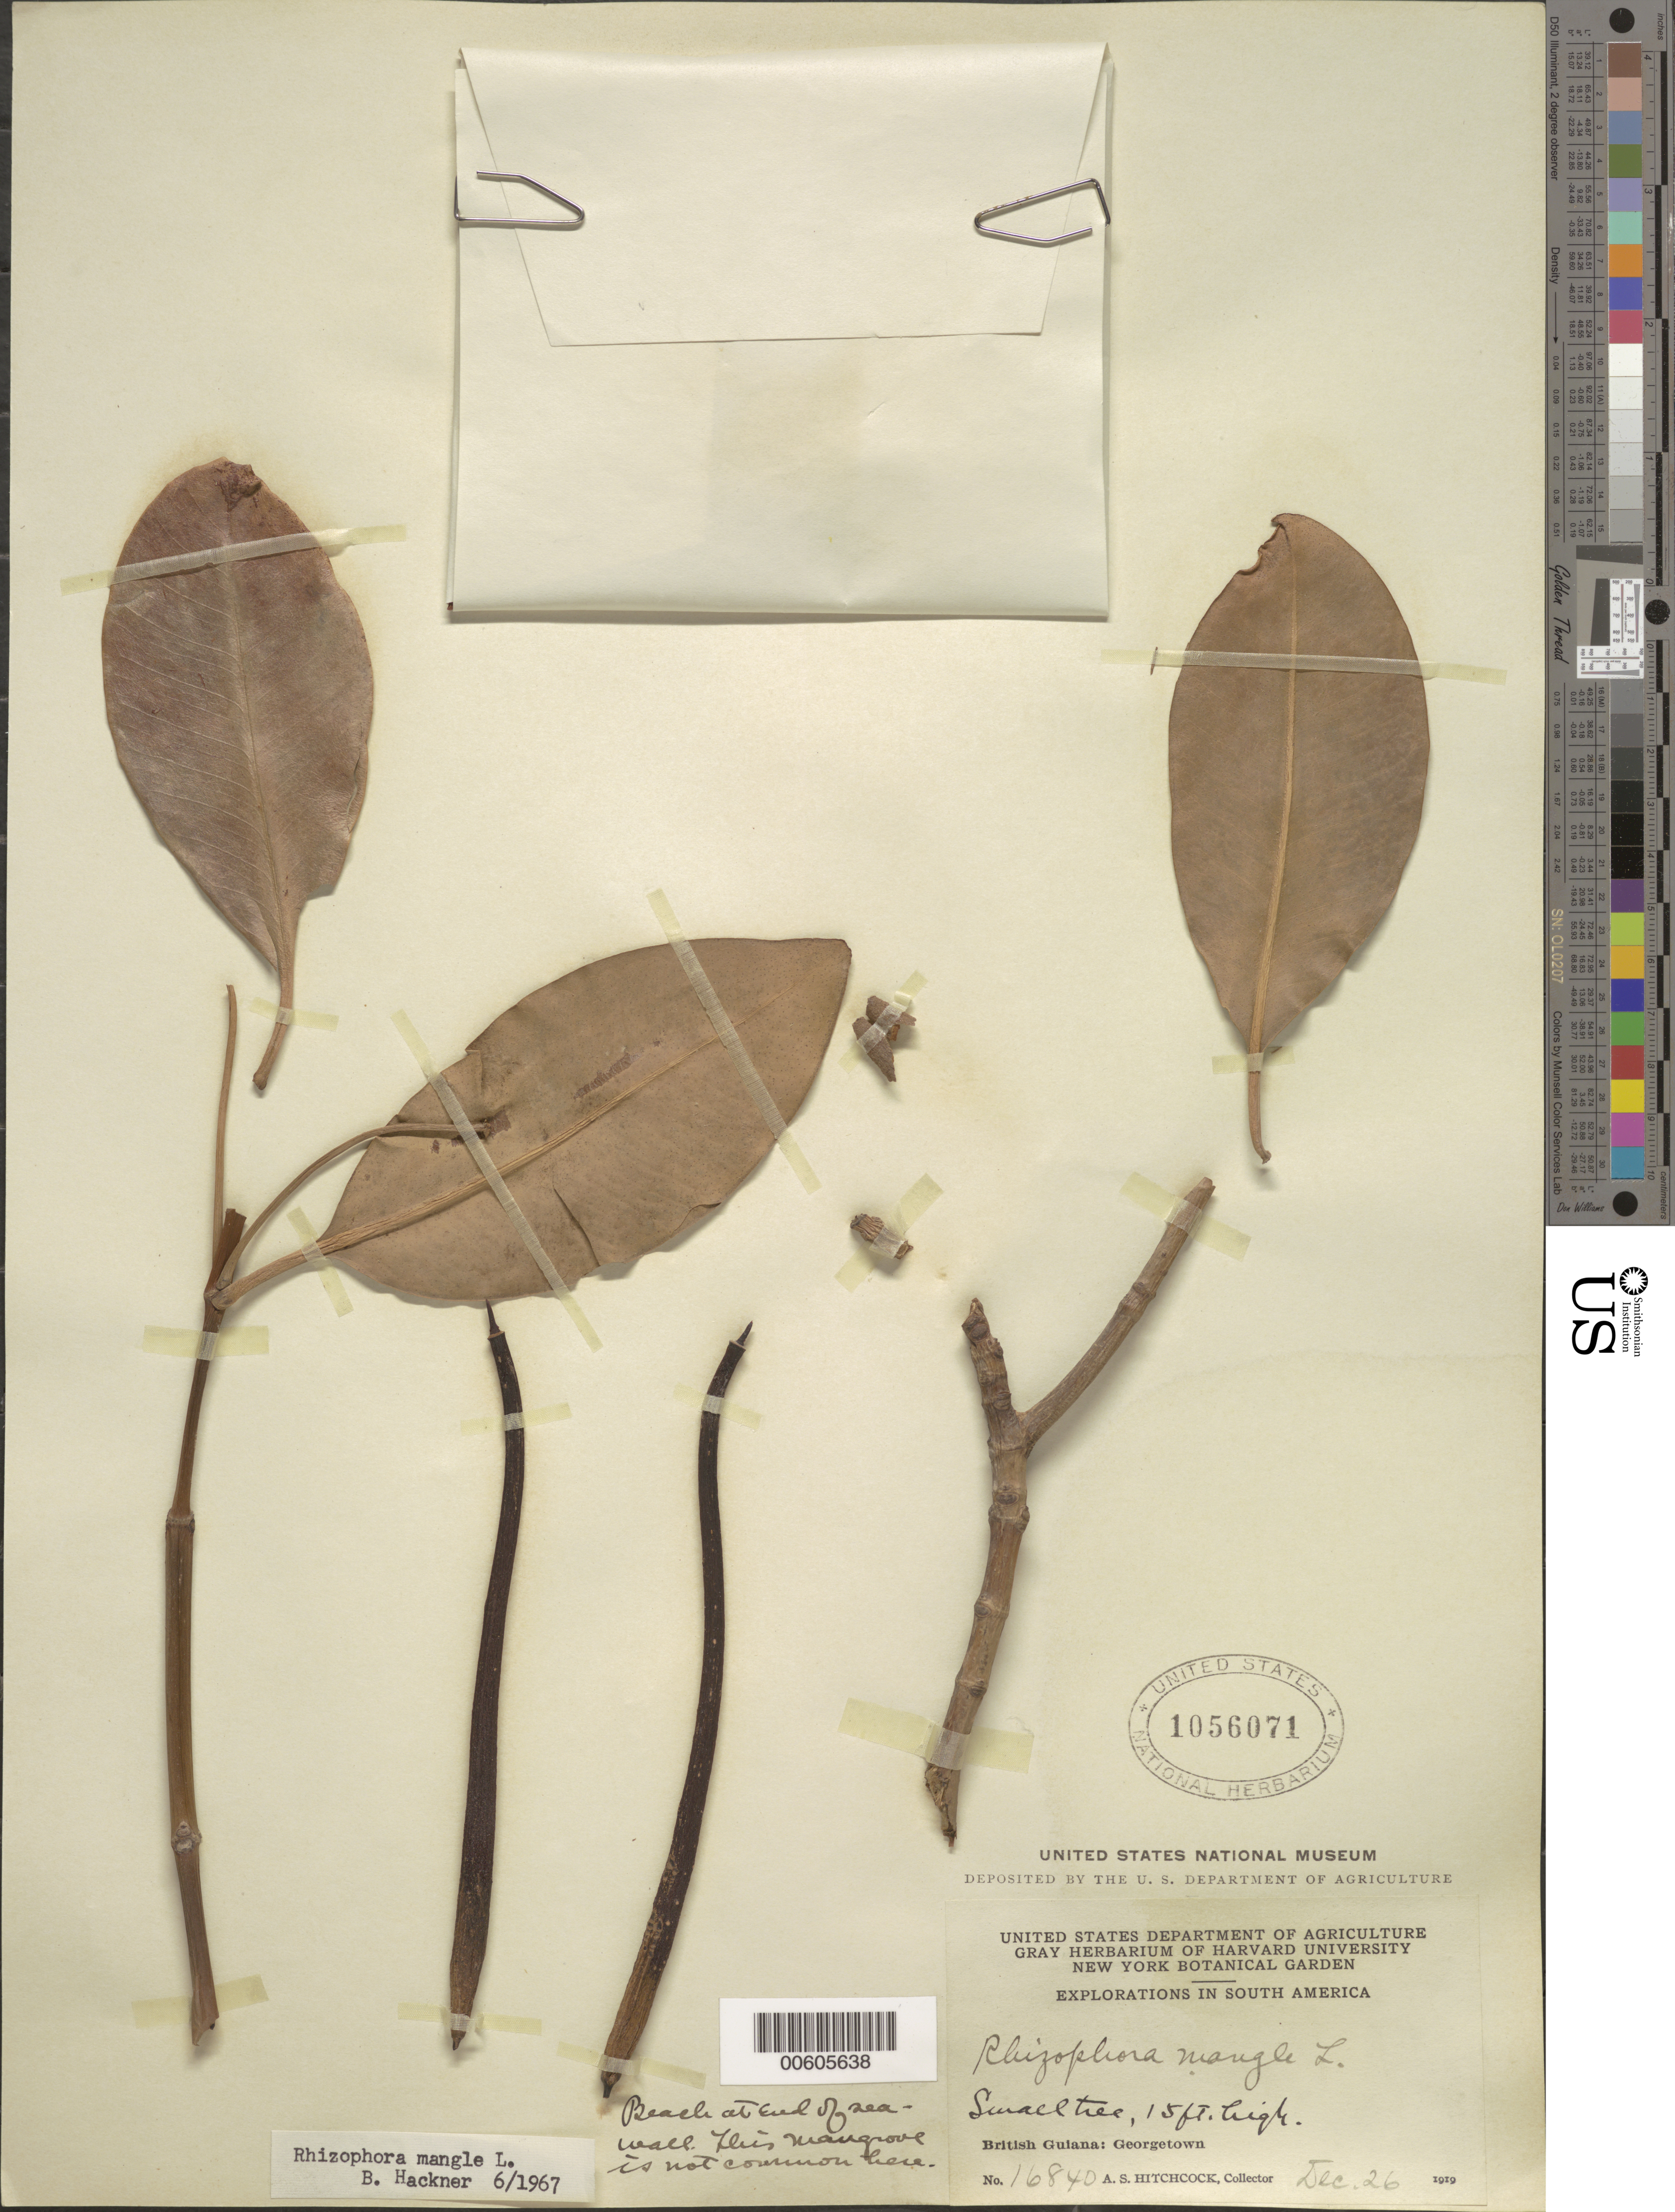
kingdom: Plantae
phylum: Tracheophyta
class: Magnoliopsida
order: Malpighiales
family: Rhizophoraceae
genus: Rhizophora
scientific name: Rhizophora mangle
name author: L.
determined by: Hackner, B.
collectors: A. S. Hitchcock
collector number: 16840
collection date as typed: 26-Dec-19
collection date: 1919-12-26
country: Guyana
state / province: Demerara-Mahaica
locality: Georgetown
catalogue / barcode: US 1056071